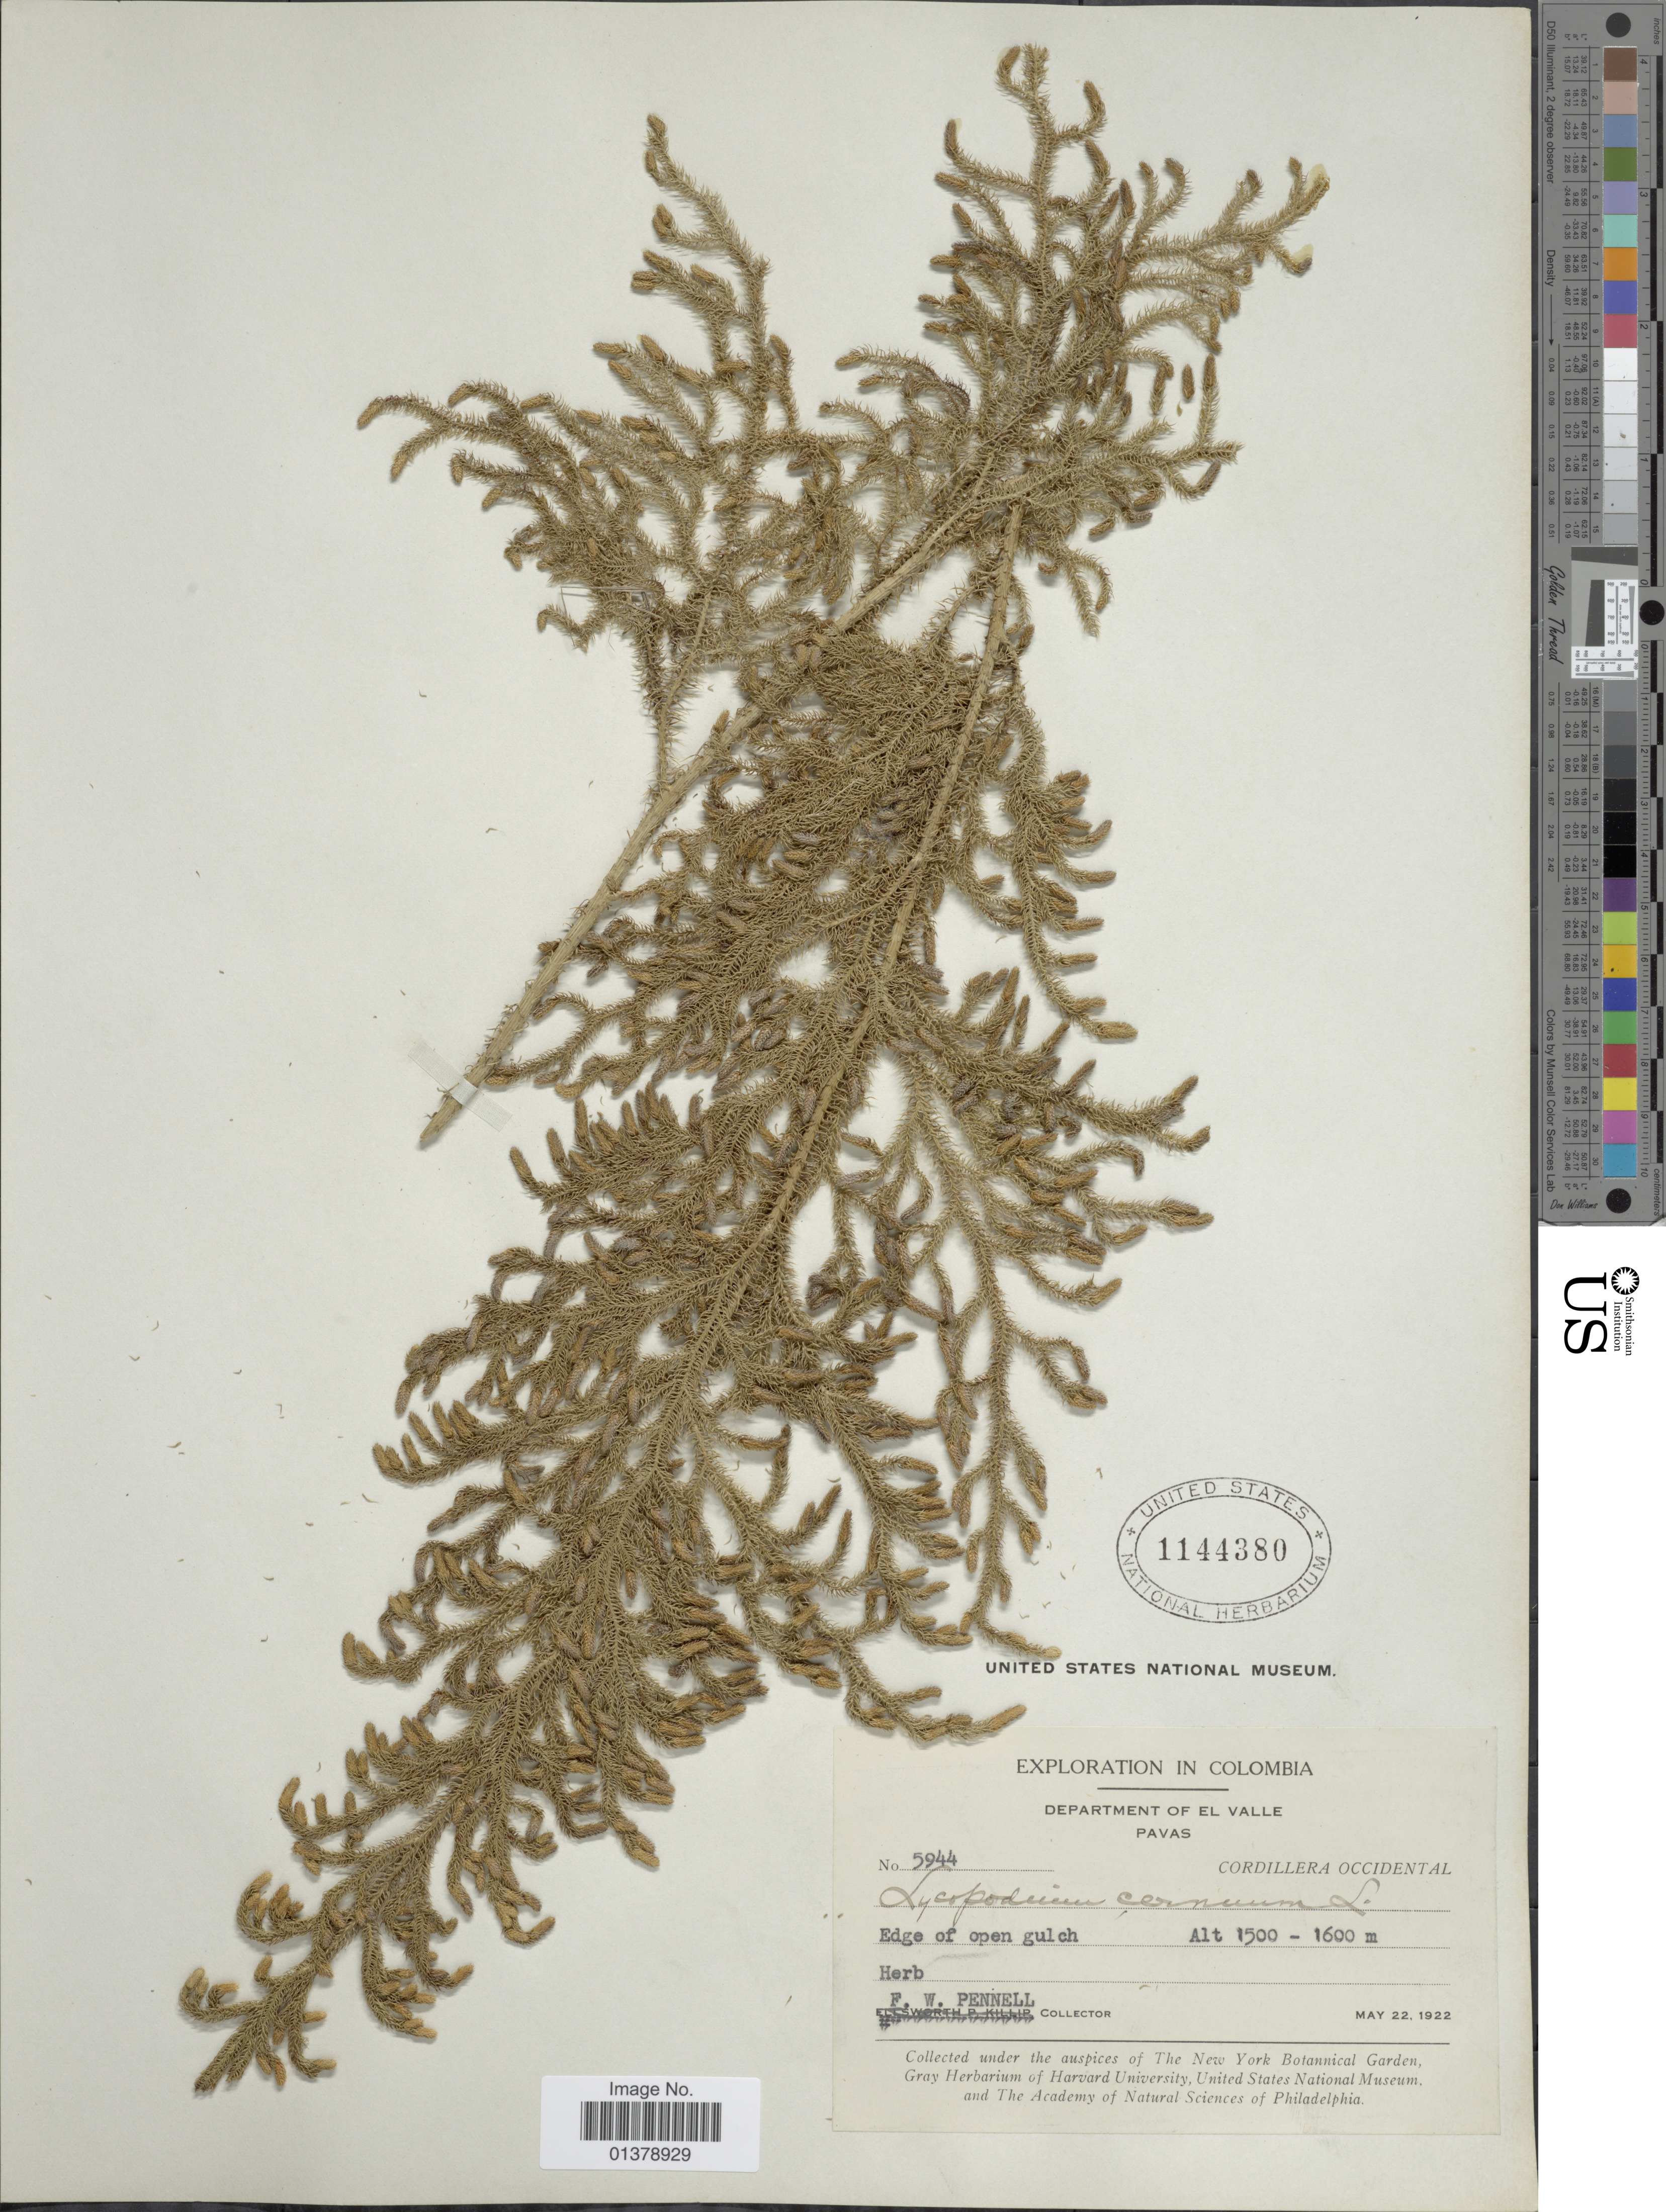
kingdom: Plantae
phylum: Tracheophyta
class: Lycopodiopsida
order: Lycopodiales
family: Lycopodiaceae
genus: Palhinhaea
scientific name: Palhinhaea cernua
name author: (L.) Vasc. & Franco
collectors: F. W. Pennell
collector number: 5944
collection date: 1922-05-22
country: Colombia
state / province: Valle del Cauca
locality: Department of El Valle Pavas, Cordillera occidental, edge of open gulch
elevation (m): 1500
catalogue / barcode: US 1144380